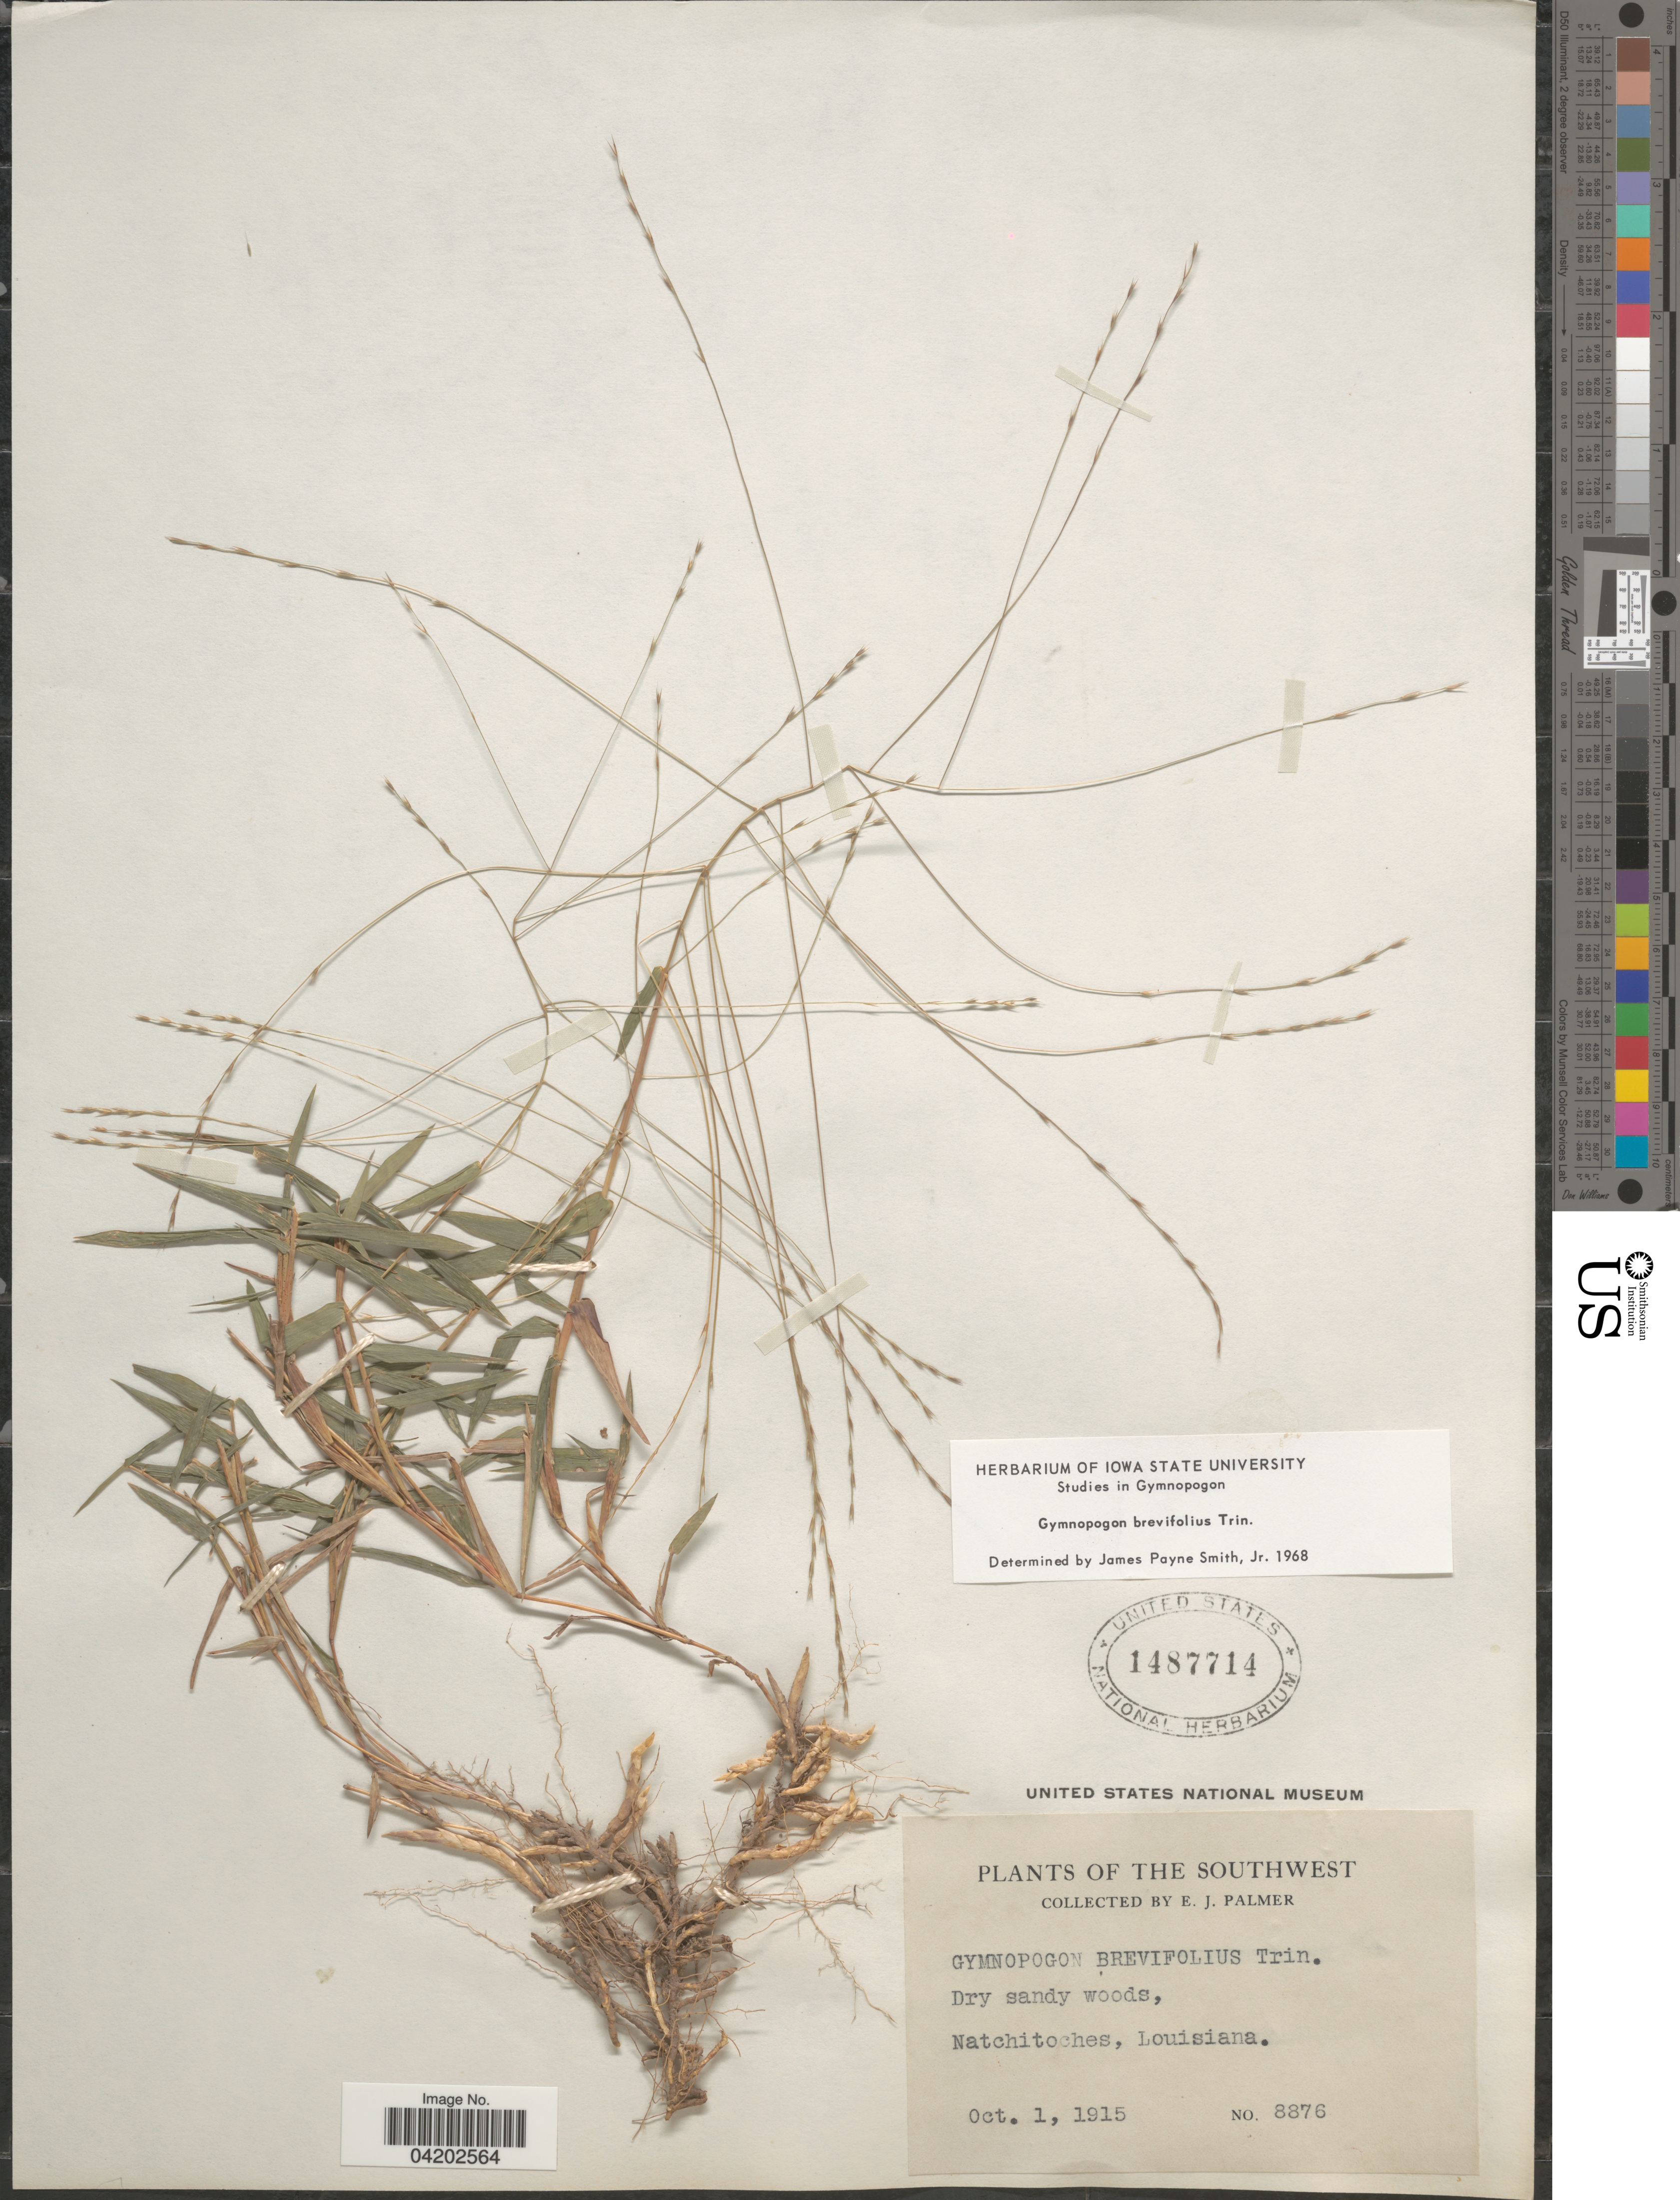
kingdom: Plantae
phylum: Tracheophyta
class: Liliopsida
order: Poales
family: Poaceae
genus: Gymnopogon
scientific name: Gymnopogon brevifolius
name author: Trin.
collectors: E. J. Palmer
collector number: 8876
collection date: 1915-10-01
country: United States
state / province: Louisiana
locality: Southwest. Natchitoches.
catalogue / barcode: US 1487714